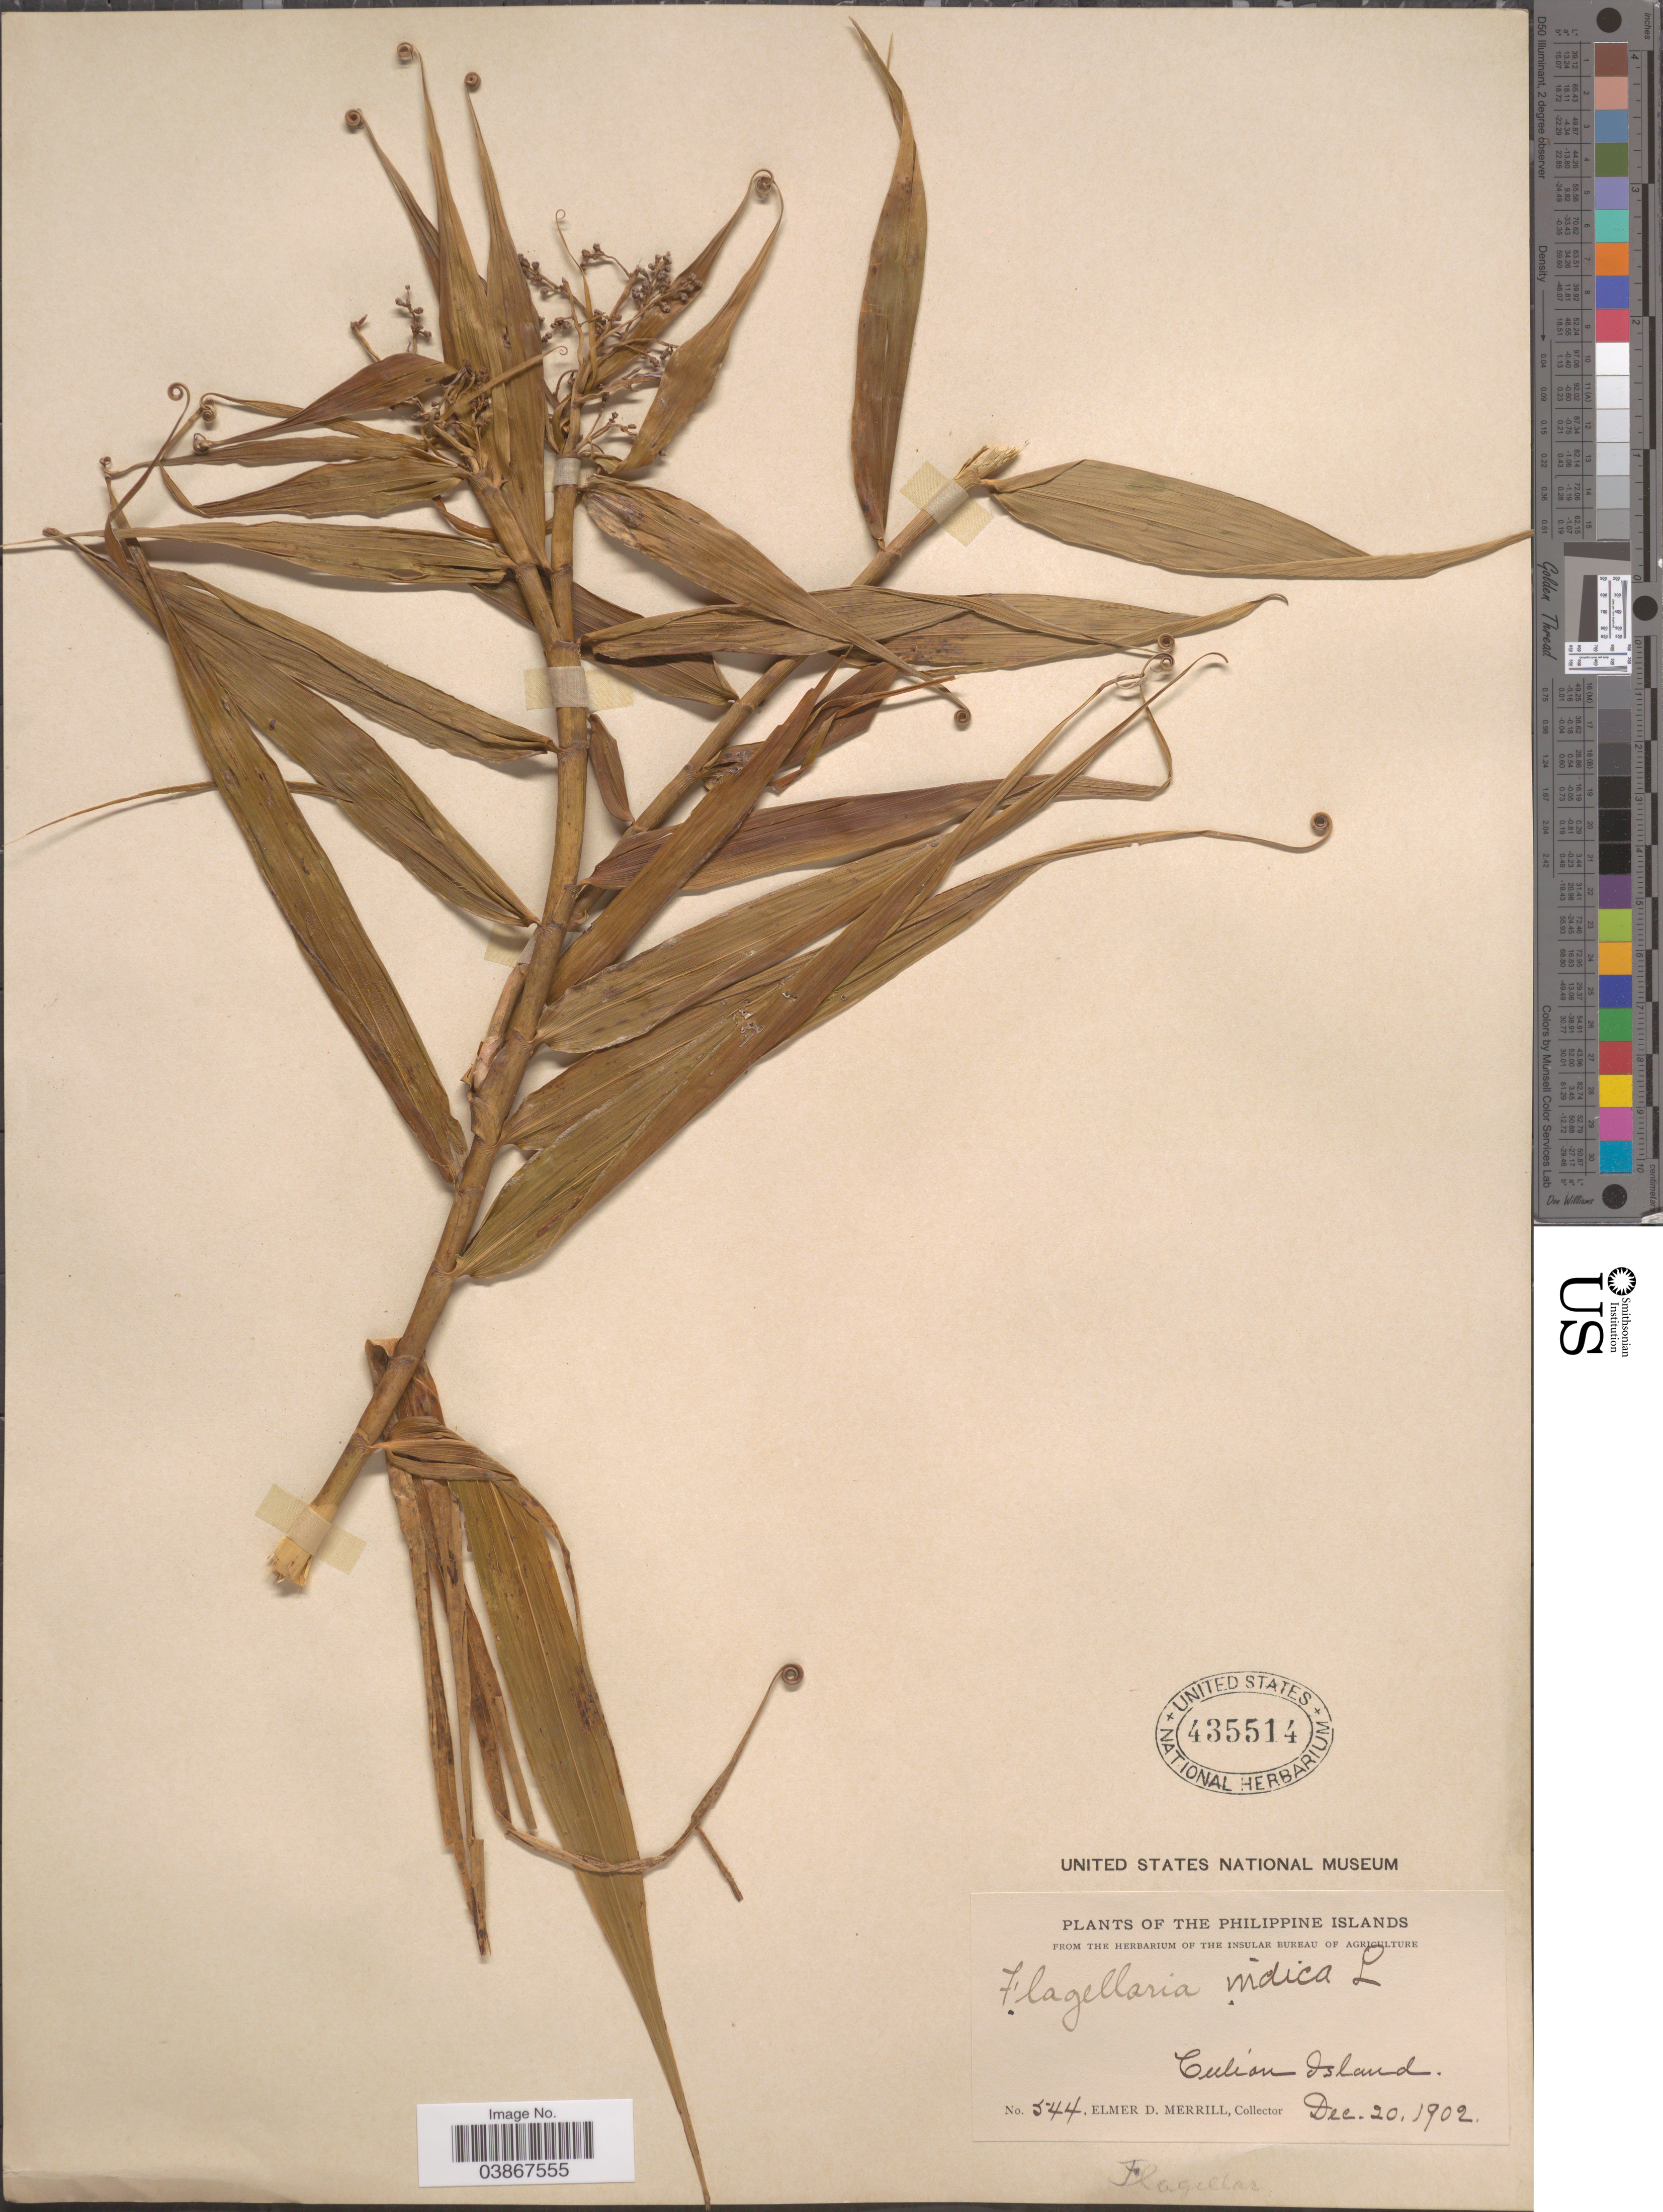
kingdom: Plantae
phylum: Tracheophyta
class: Liliopsida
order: Poales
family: Flagellariaceae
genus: Flagellaria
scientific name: Flagellaria indica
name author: L.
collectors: E. D. Merrill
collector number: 544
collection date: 1902-12-20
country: Philippines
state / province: Mimaropa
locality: Culion Island.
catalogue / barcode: US 435514